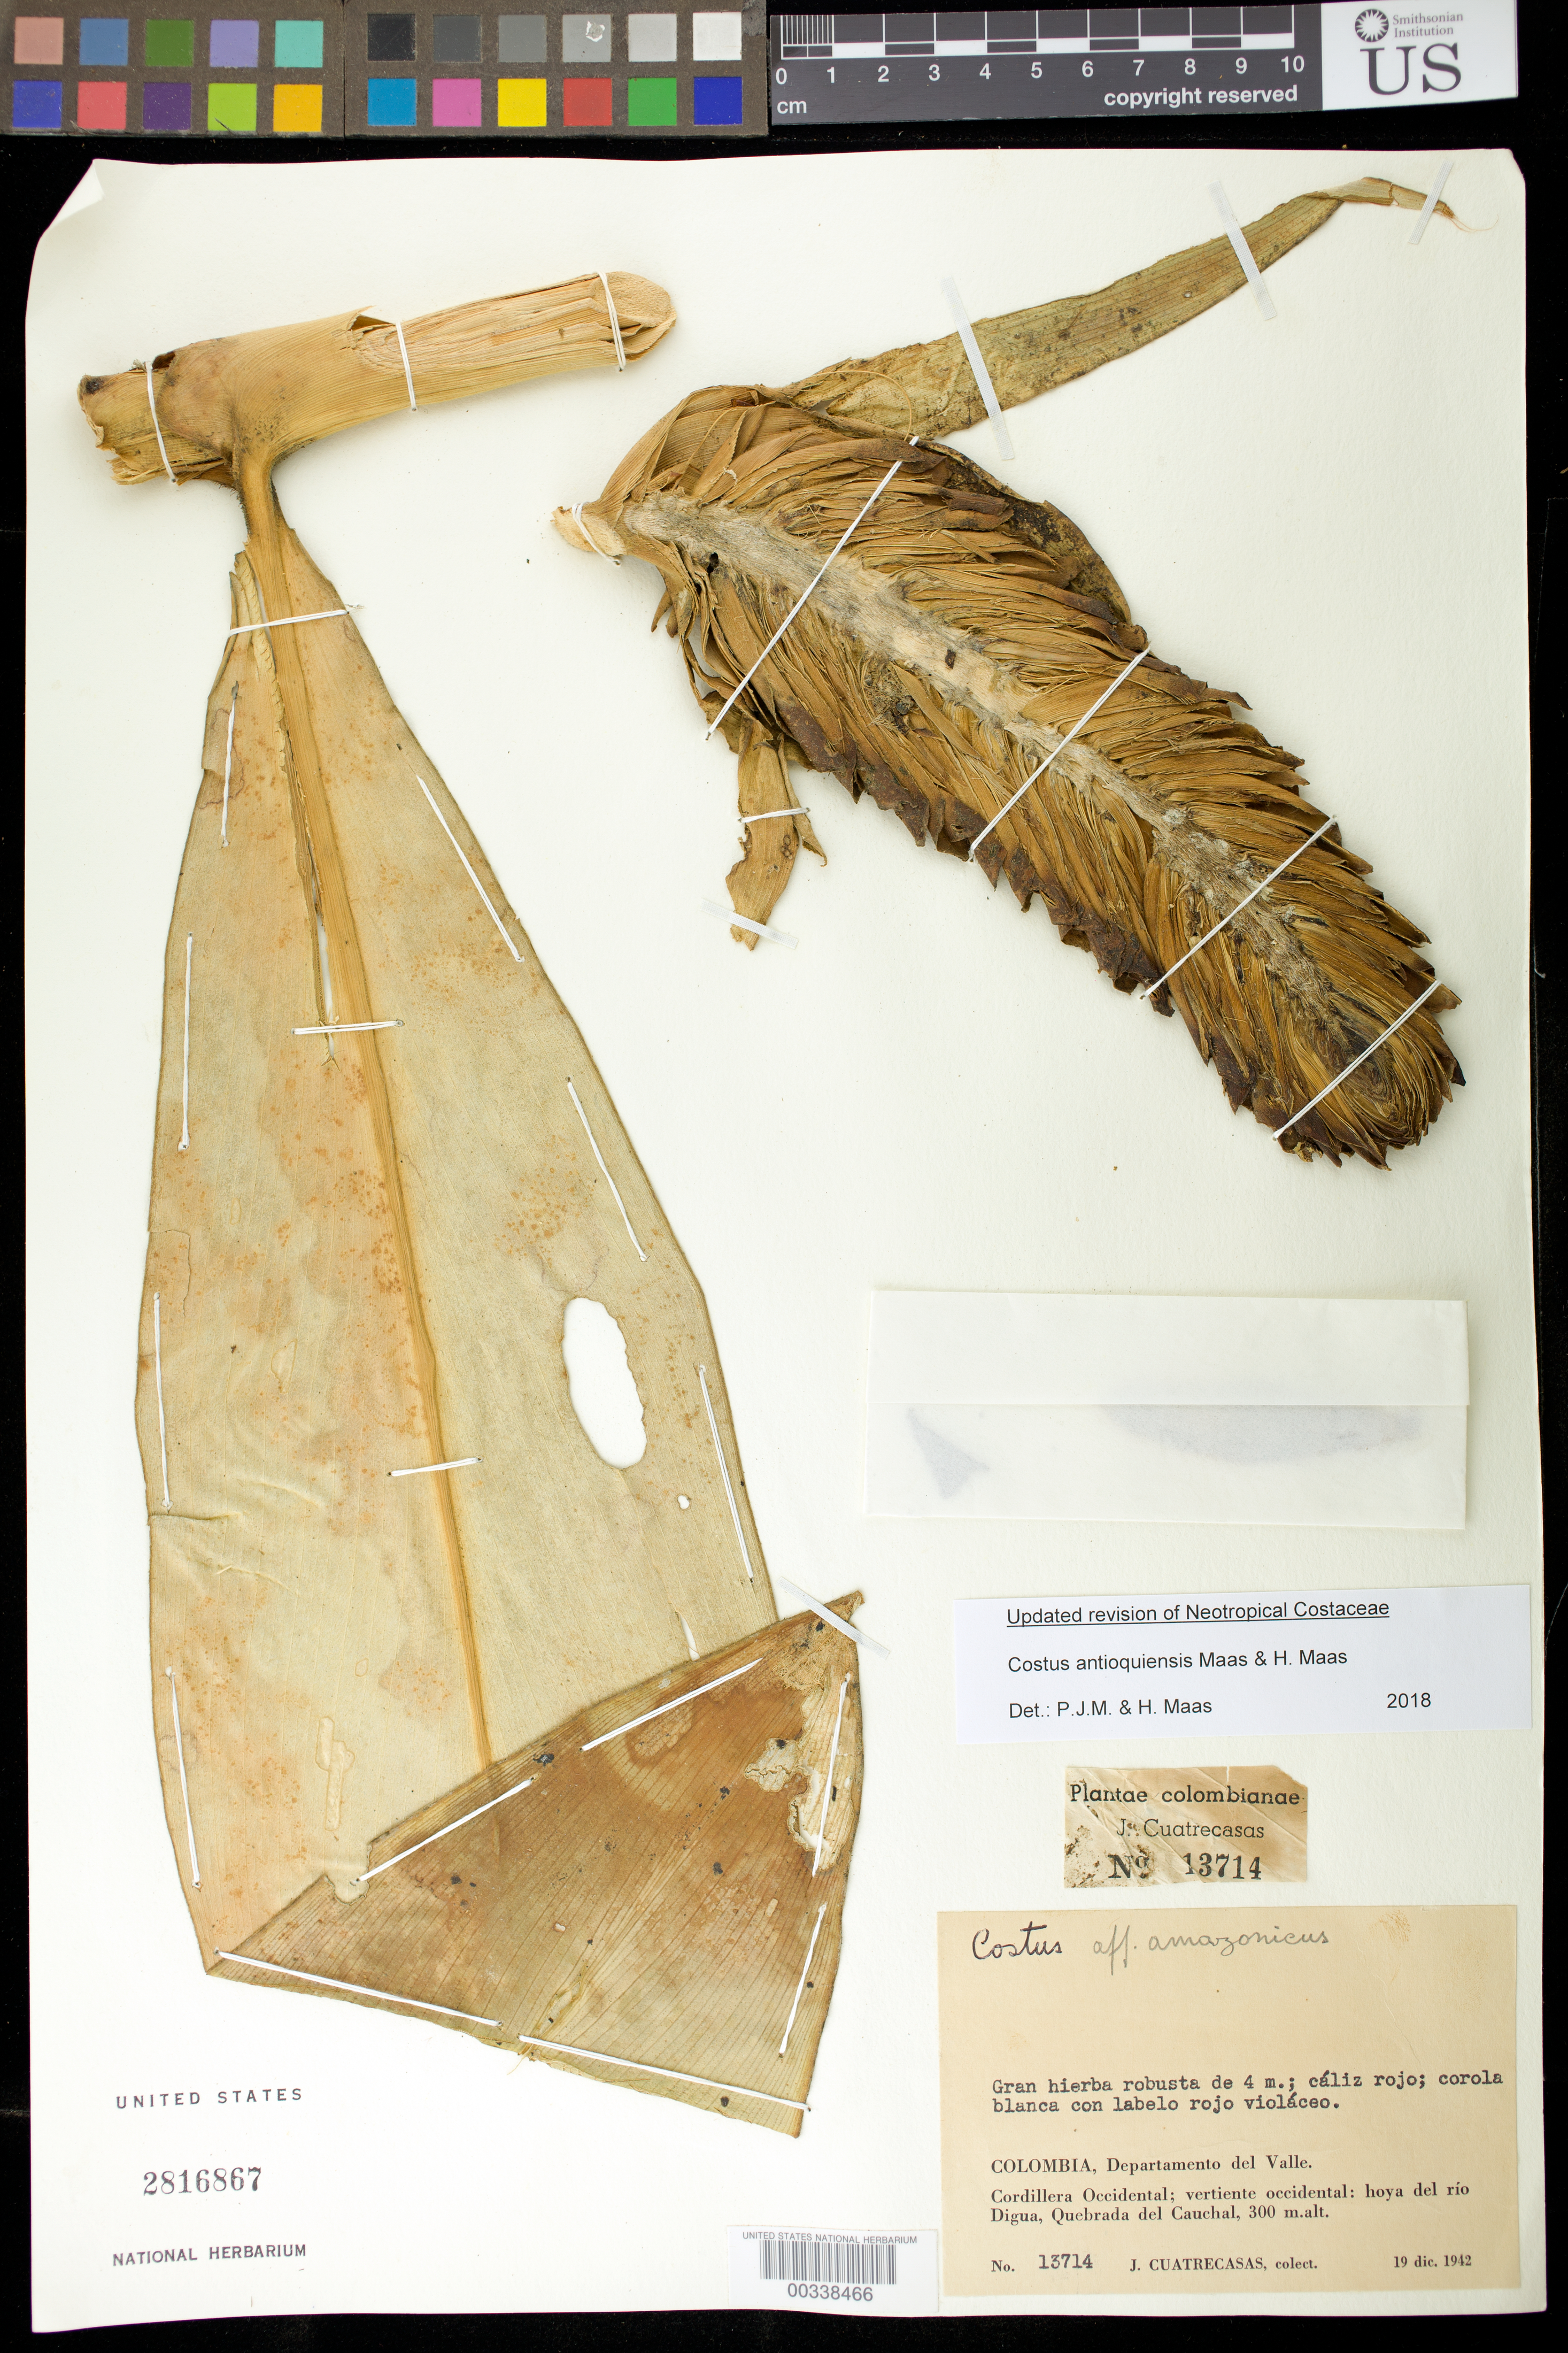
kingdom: Plantae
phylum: Tracheophyta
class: Liliopsida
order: Zingiberales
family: Costaceae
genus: Costus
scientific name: Costus antioquiensis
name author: Maas & H. Maas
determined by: Maas, Paul J.; Maas, H.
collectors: J. Cuatrecasas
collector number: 13714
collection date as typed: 19 Dec 1942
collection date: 1942-12-19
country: Colombia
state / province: Valle del Cauca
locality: Cordillera Occidental; Vertiente Occidental: Hoya del Rio Digua, Quebrada del Cauchal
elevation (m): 300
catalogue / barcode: US 2816867